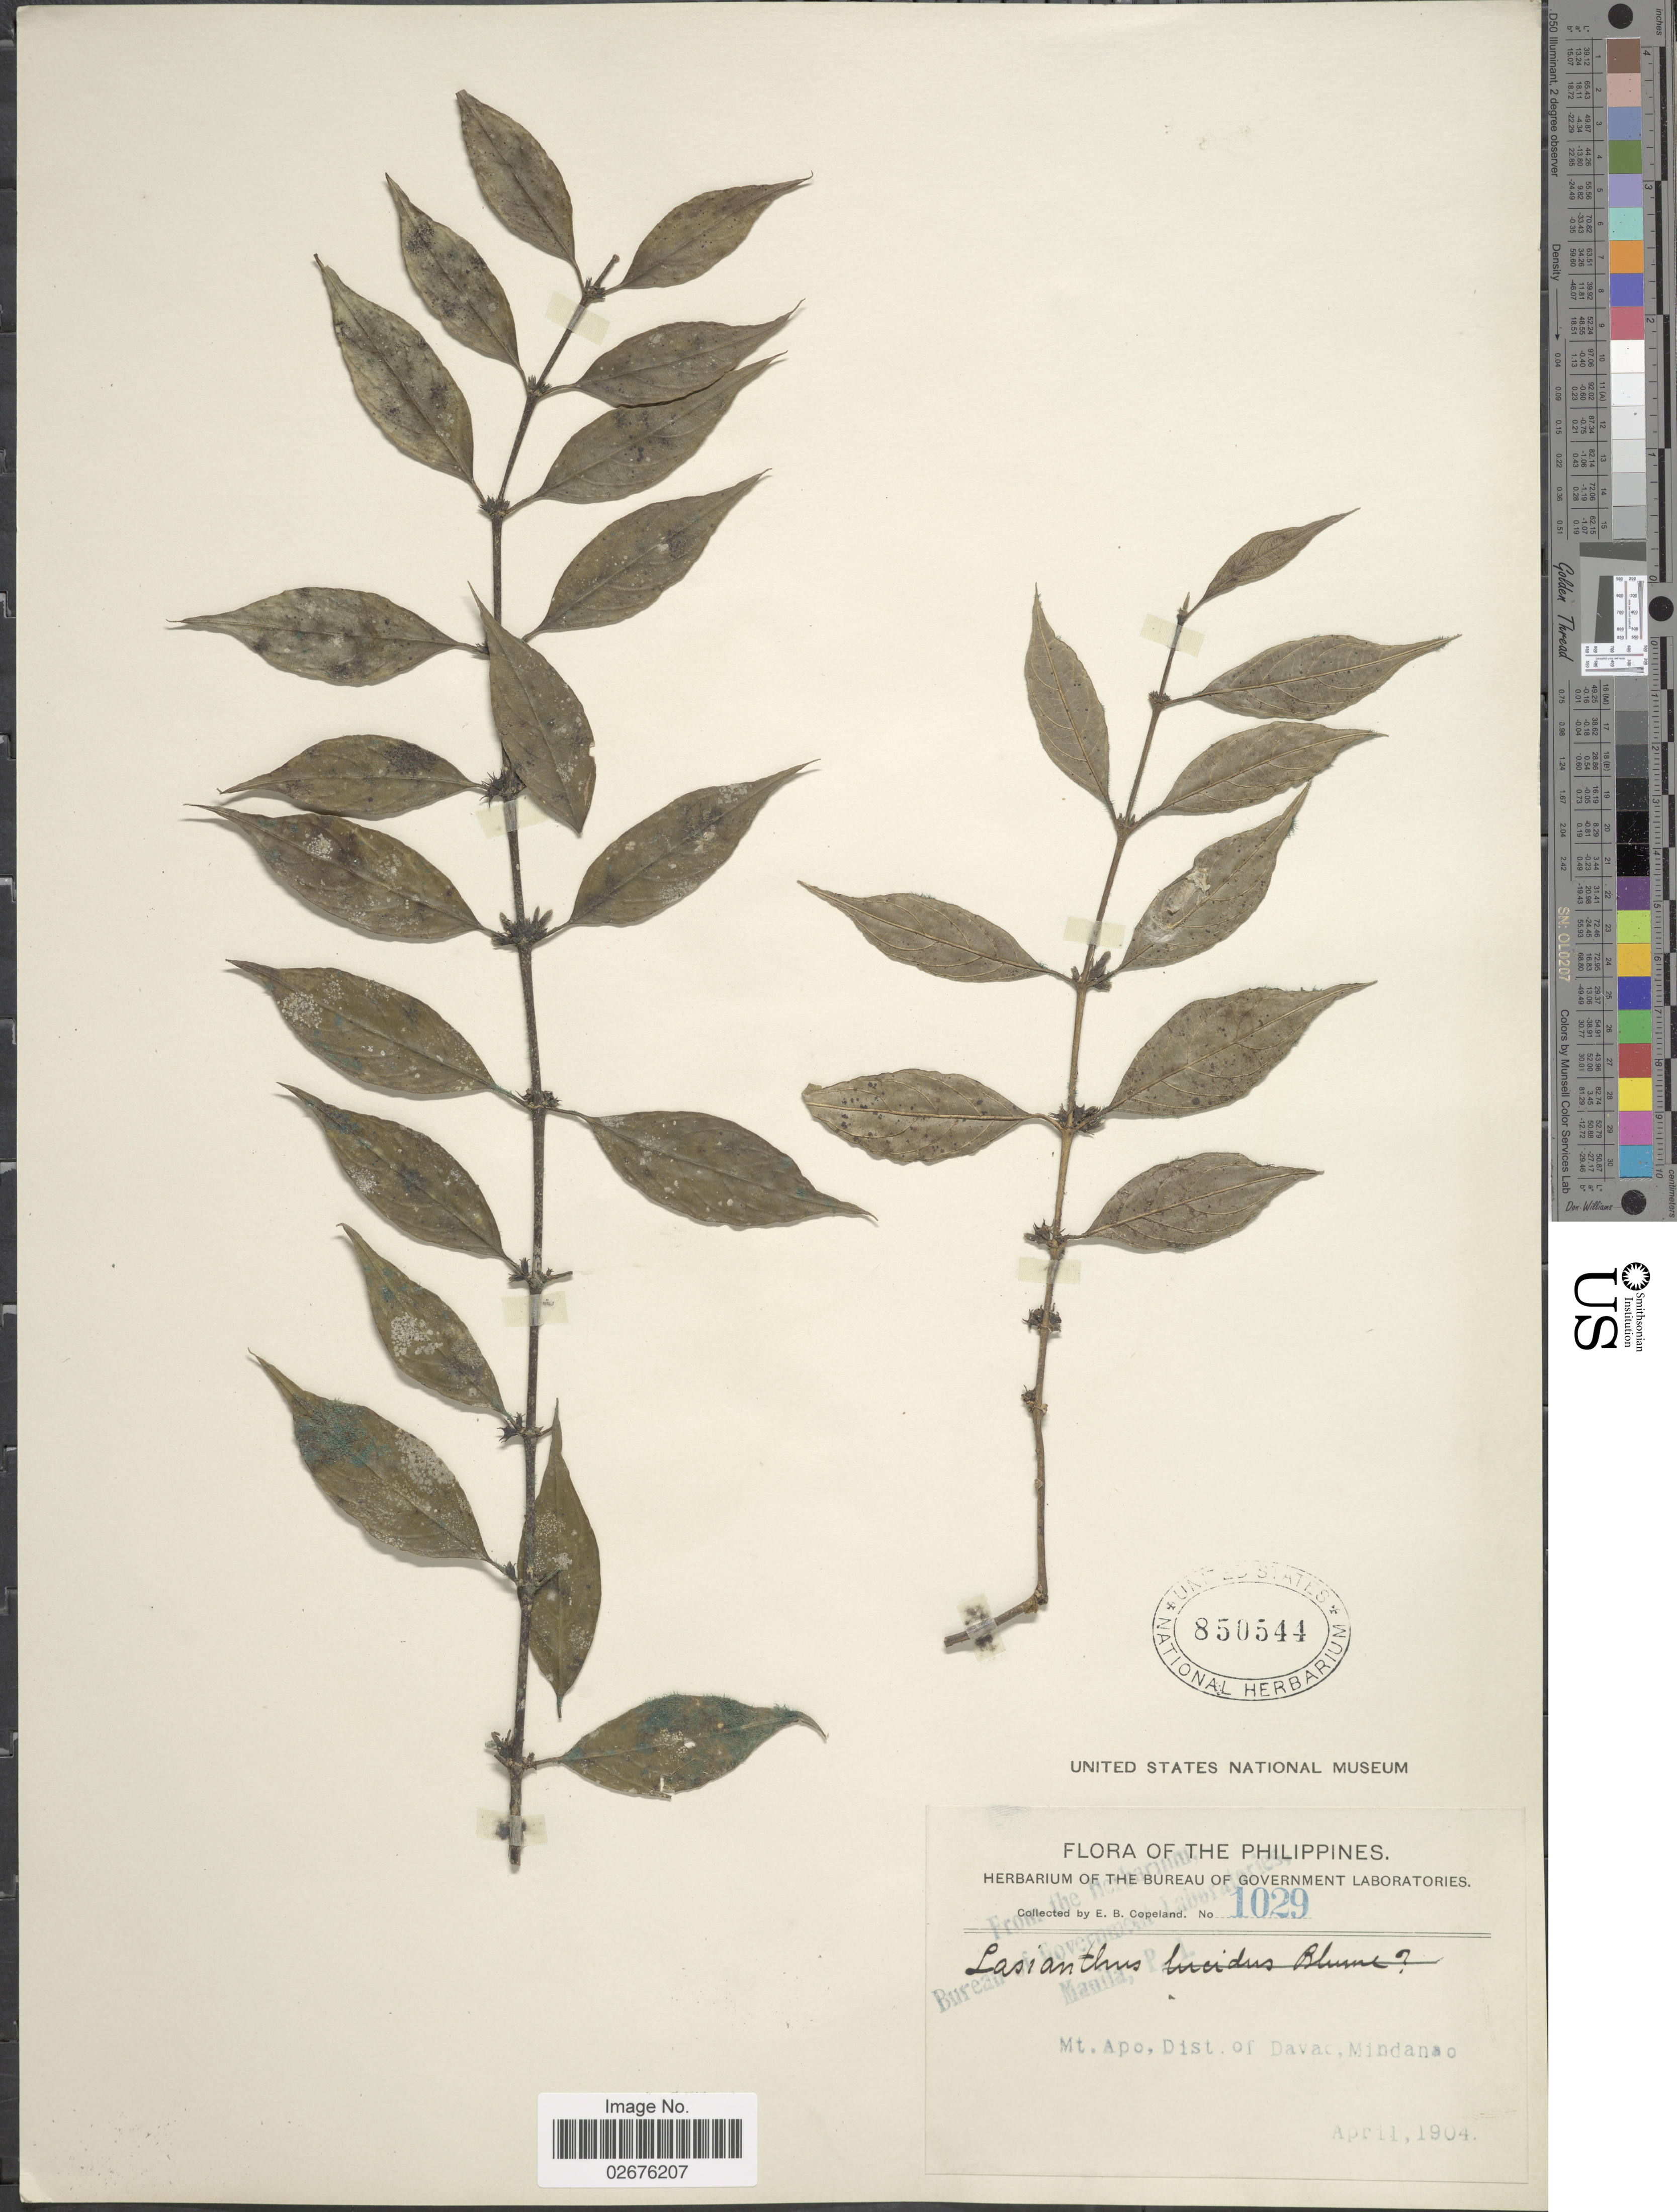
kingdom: Plantae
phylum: Tracheophyta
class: Magnoliopsida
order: Gentianales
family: Rubiaceae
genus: Lasianthus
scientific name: Lasianthus sp.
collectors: E. B. Copeland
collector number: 1029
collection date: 1904-04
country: Philippines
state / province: Davao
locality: Mt. Apo, Dist. of Davao, Mindanao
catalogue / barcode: US 850544